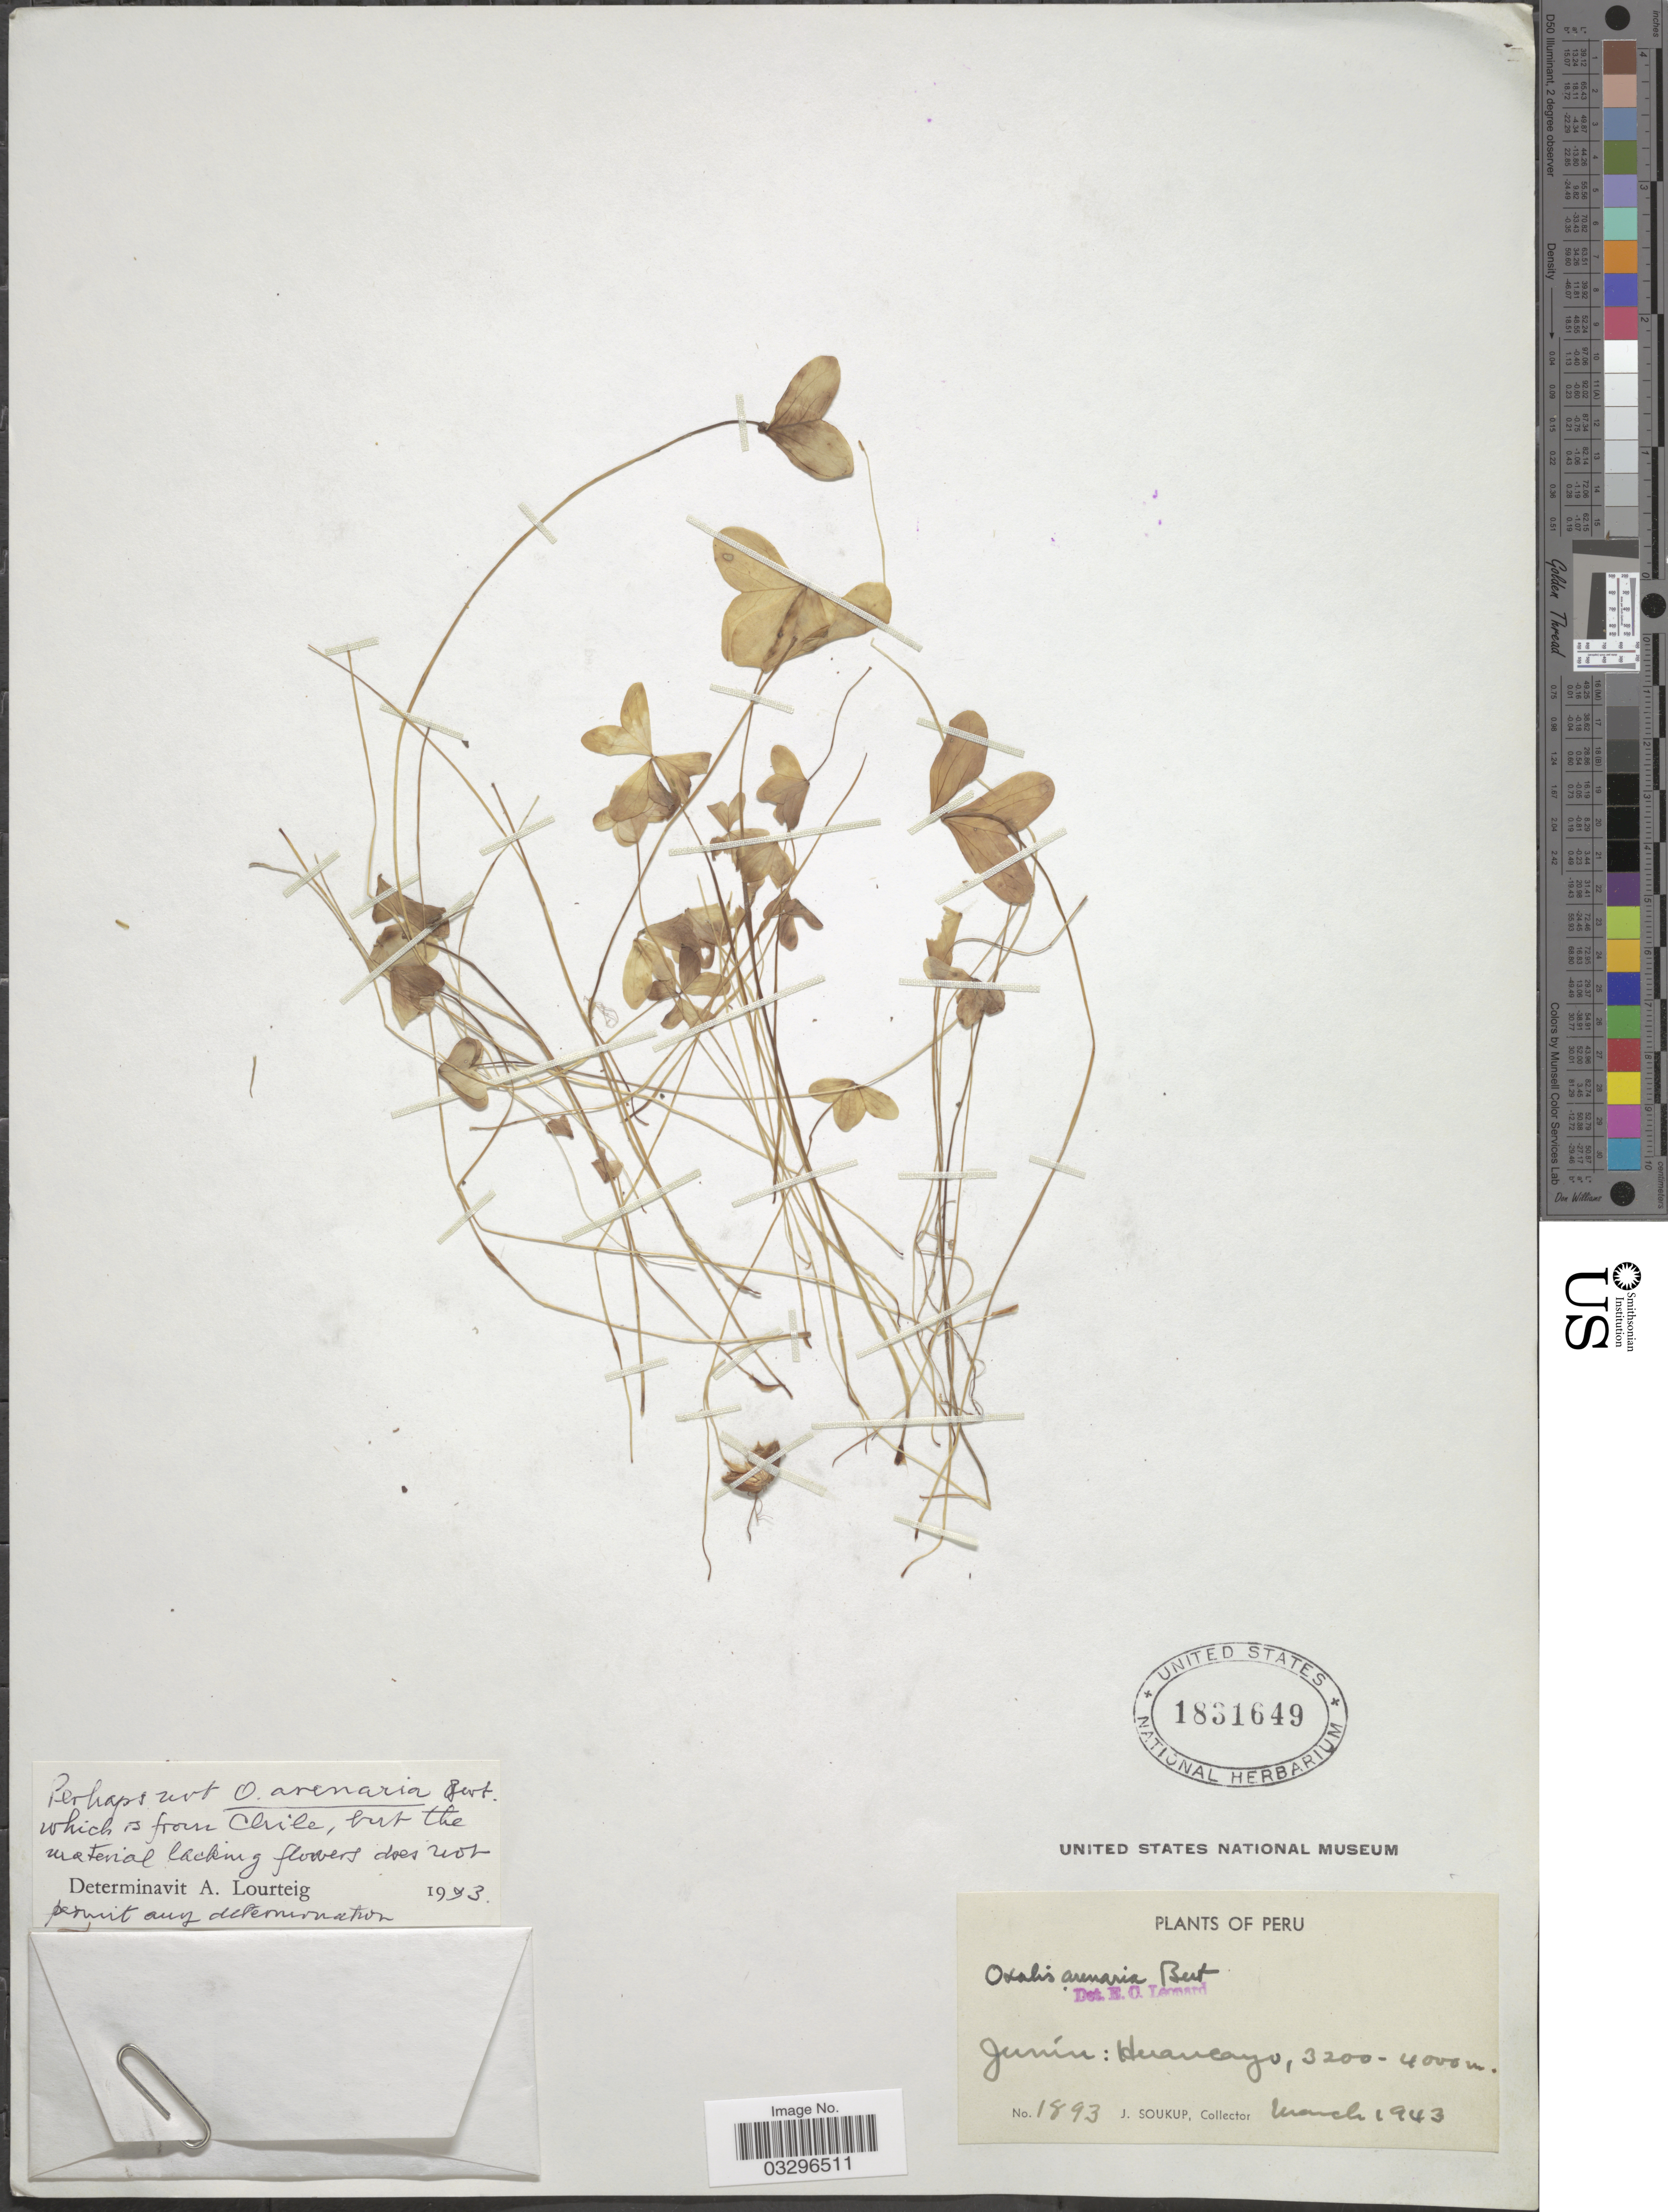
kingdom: Plantae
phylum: Tracheophyta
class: Magnoliopsida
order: Oxalidales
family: Oxalidaceae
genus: Oxalis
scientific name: Oxalis sp.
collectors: J. Soukup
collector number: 1893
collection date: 1943-03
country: Peru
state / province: Junín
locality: Huancayo.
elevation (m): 3200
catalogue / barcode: US 1831649